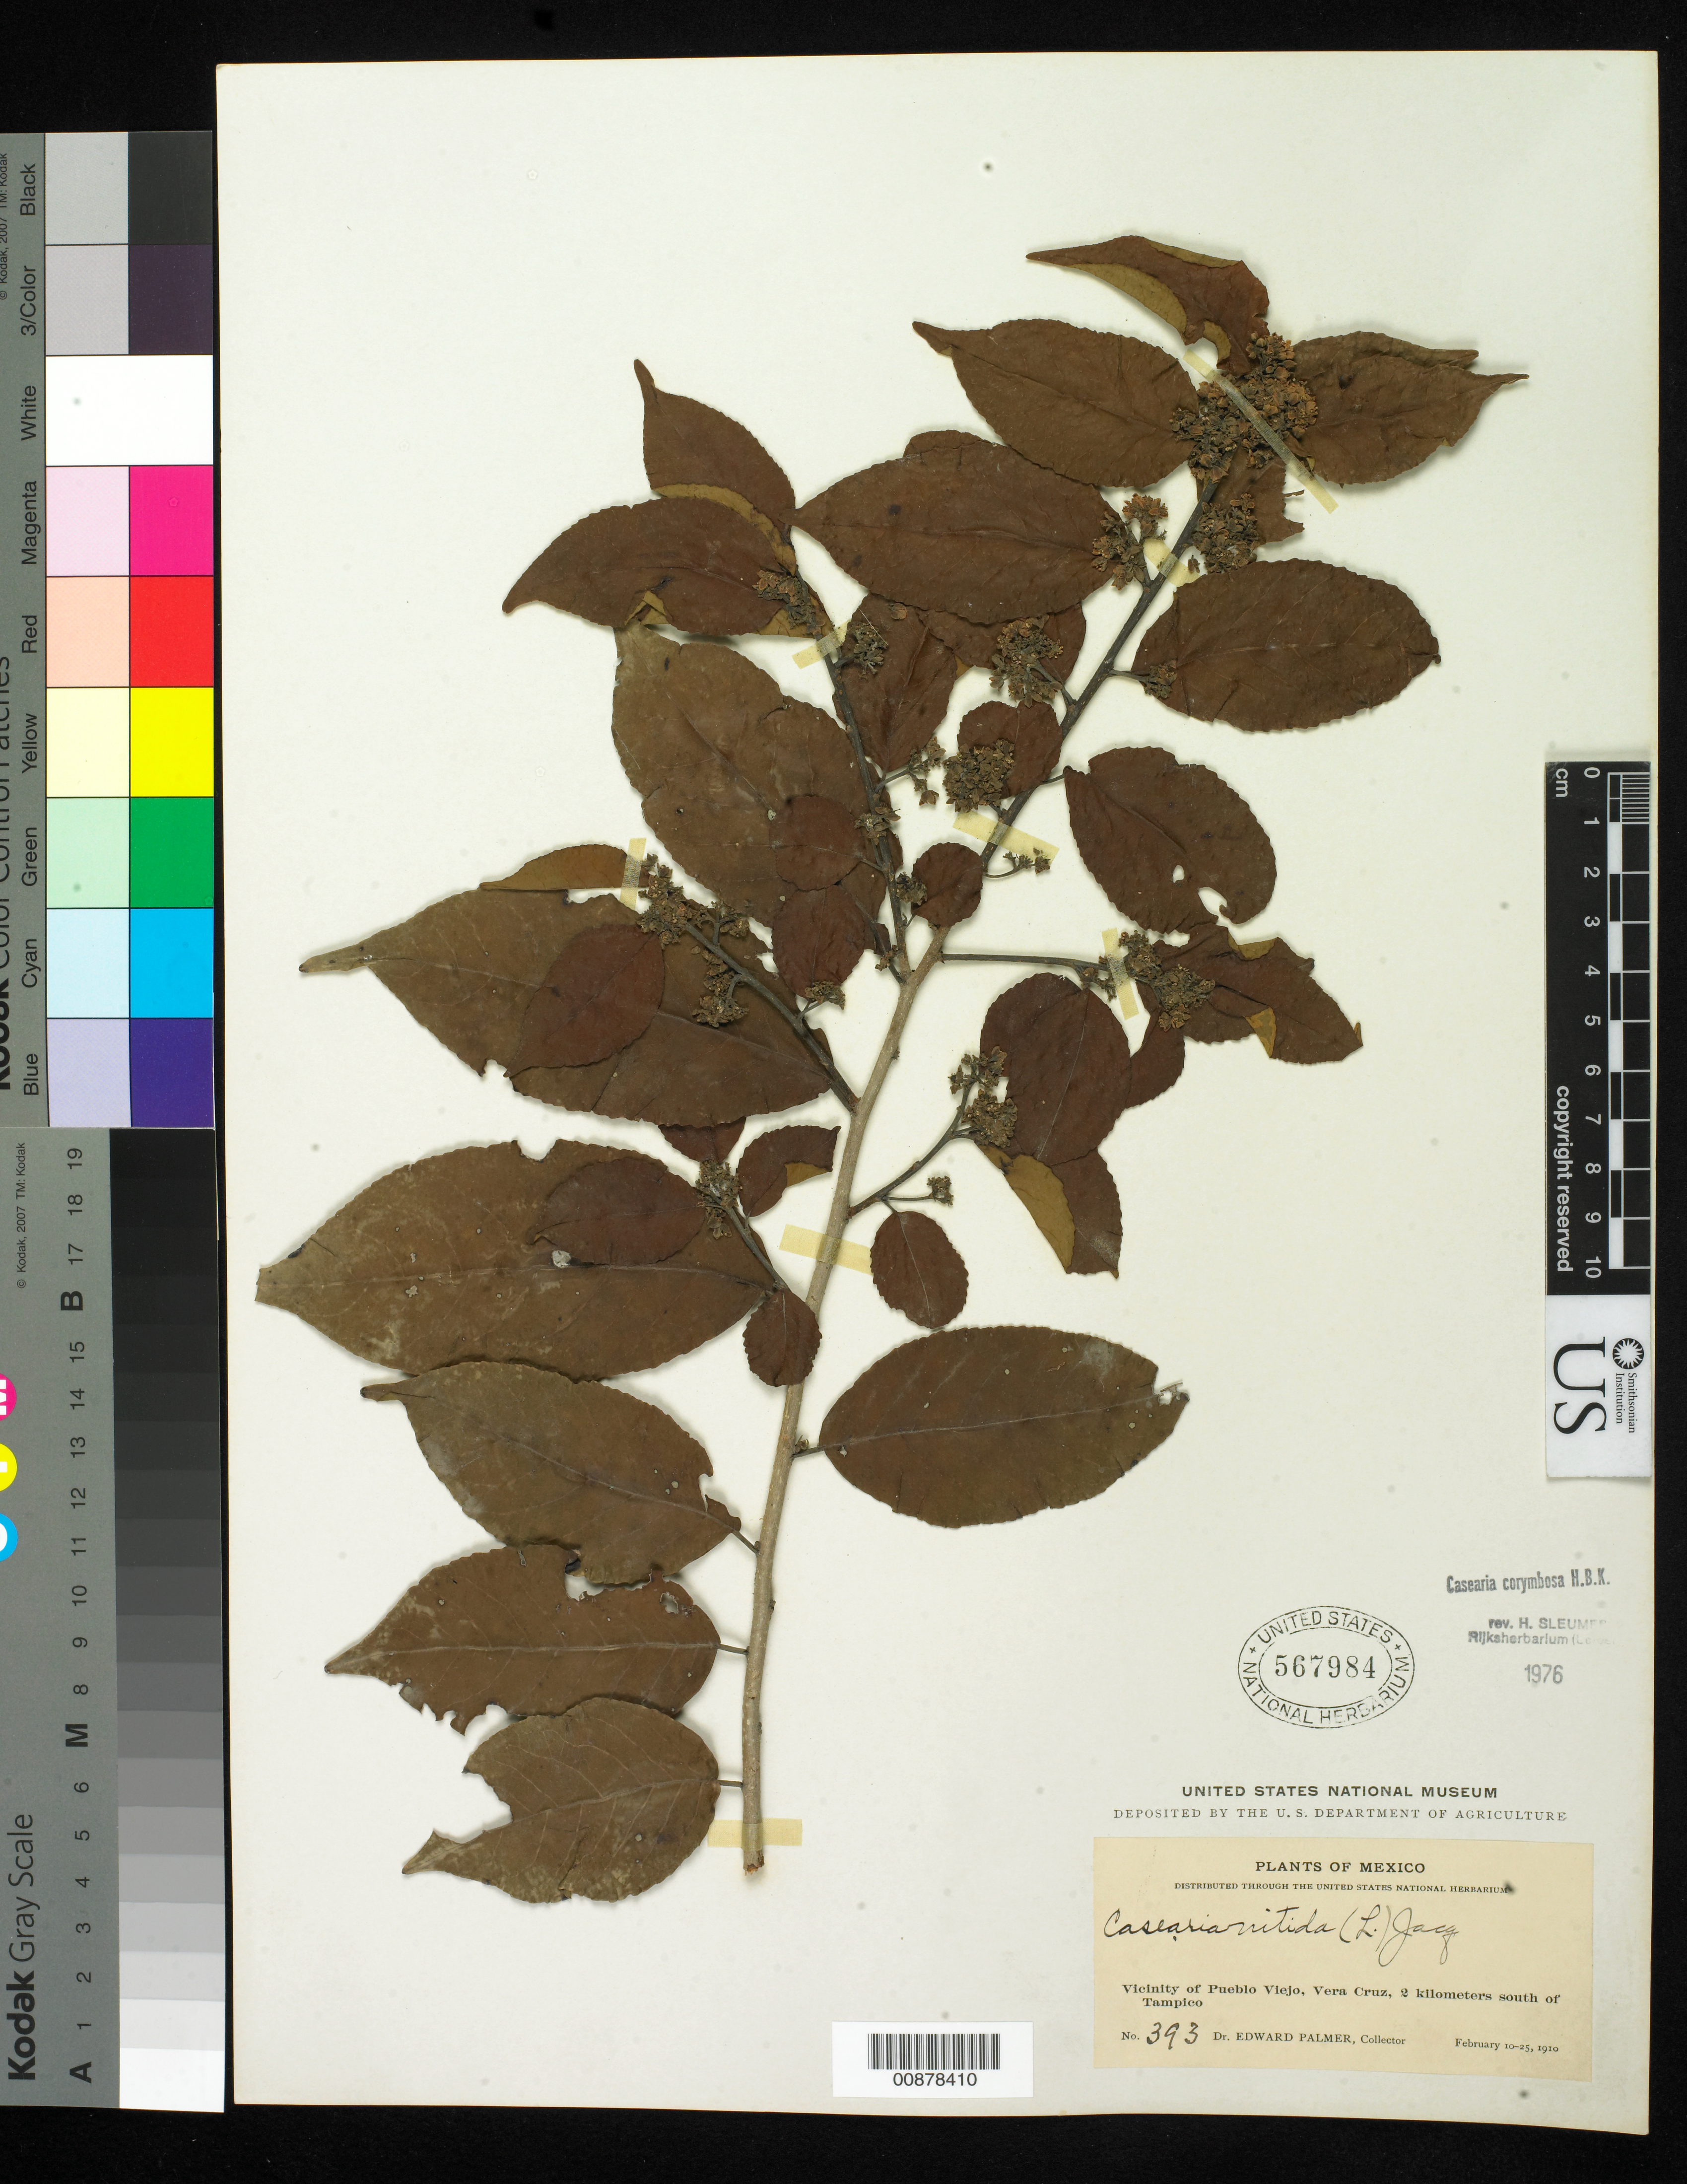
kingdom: Plantae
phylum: Tracheophyta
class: Magnoliopsida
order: Malpighiales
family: Salicaceae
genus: Casearia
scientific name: Casearia corymbosa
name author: Kunth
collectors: E. Palmer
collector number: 393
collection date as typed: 10 Feb 1910 to 25 Feb 1910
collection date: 1910-02-10/1910-02-25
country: Mexico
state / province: Veracruz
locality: Vicinity of Pueblo Viejo, Veracruz, 2 kilometers south of Tampico.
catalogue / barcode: US 567984